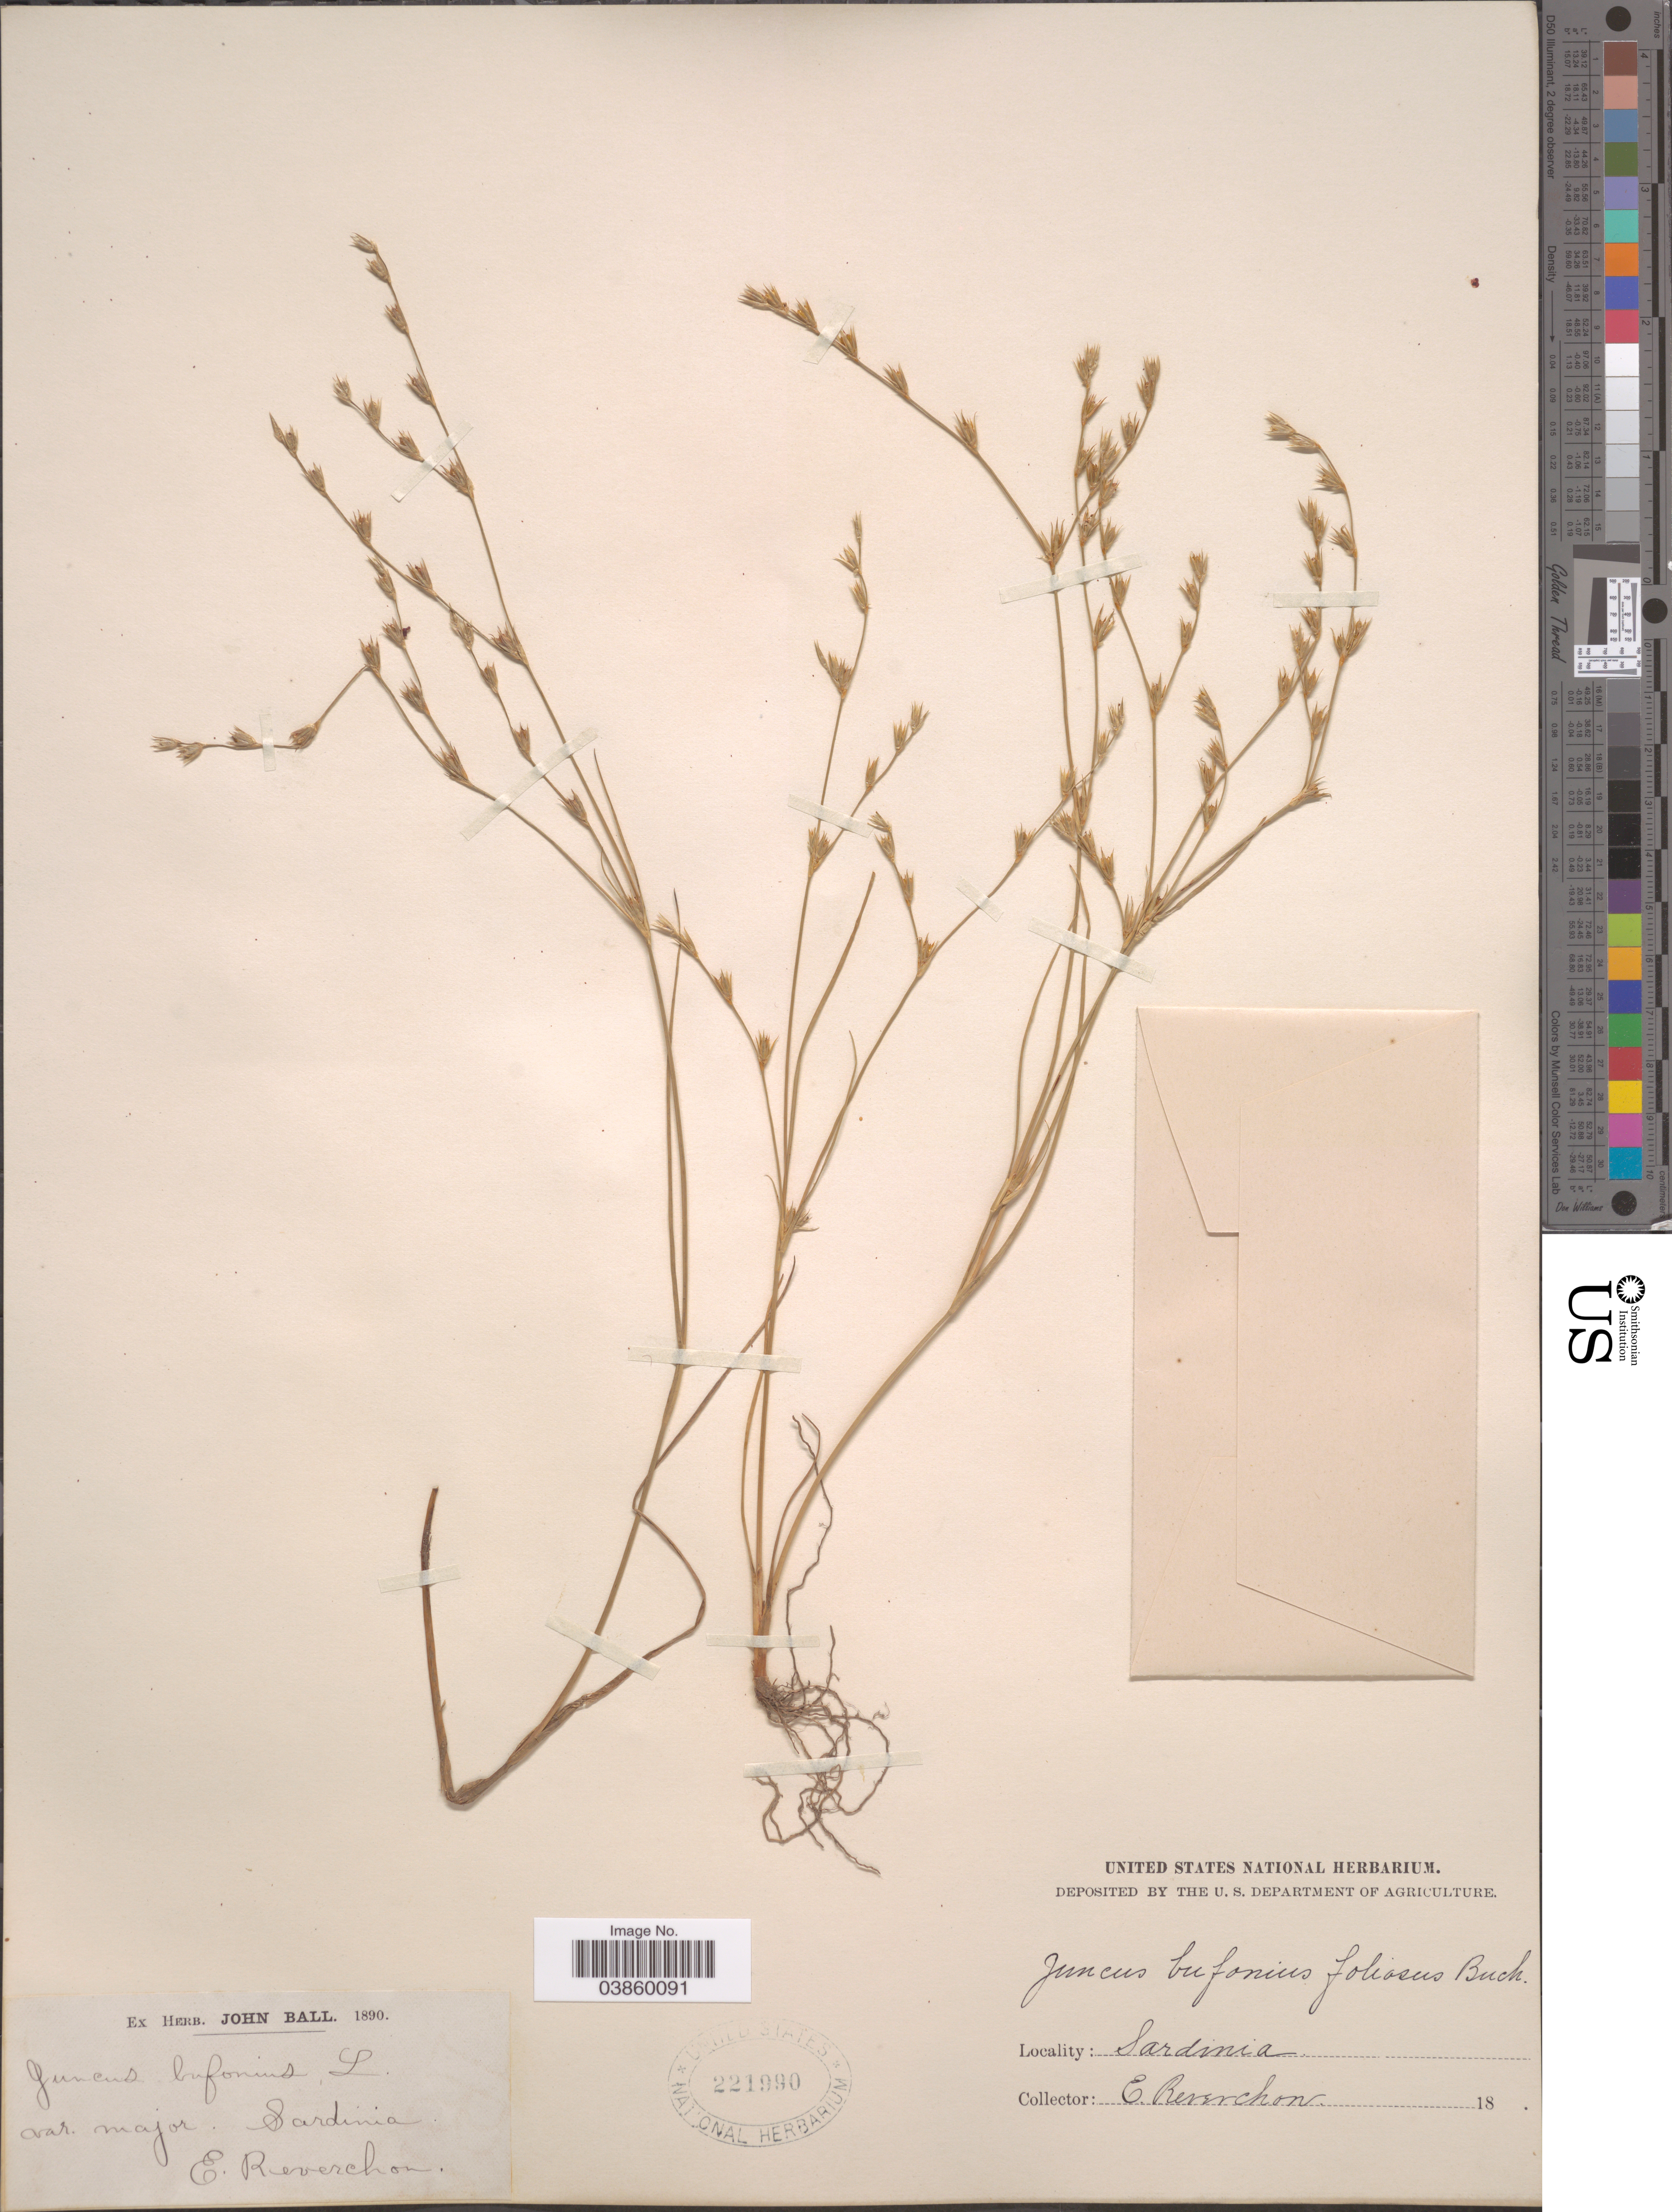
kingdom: Plantae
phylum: Tracheophyta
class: Liliopsida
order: Poales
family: Juncaceae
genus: Juncus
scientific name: Juncus bufonius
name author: L.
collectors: E. Reverchon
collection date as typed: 18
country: Italy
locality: Sardinia.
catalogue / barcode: US 221990